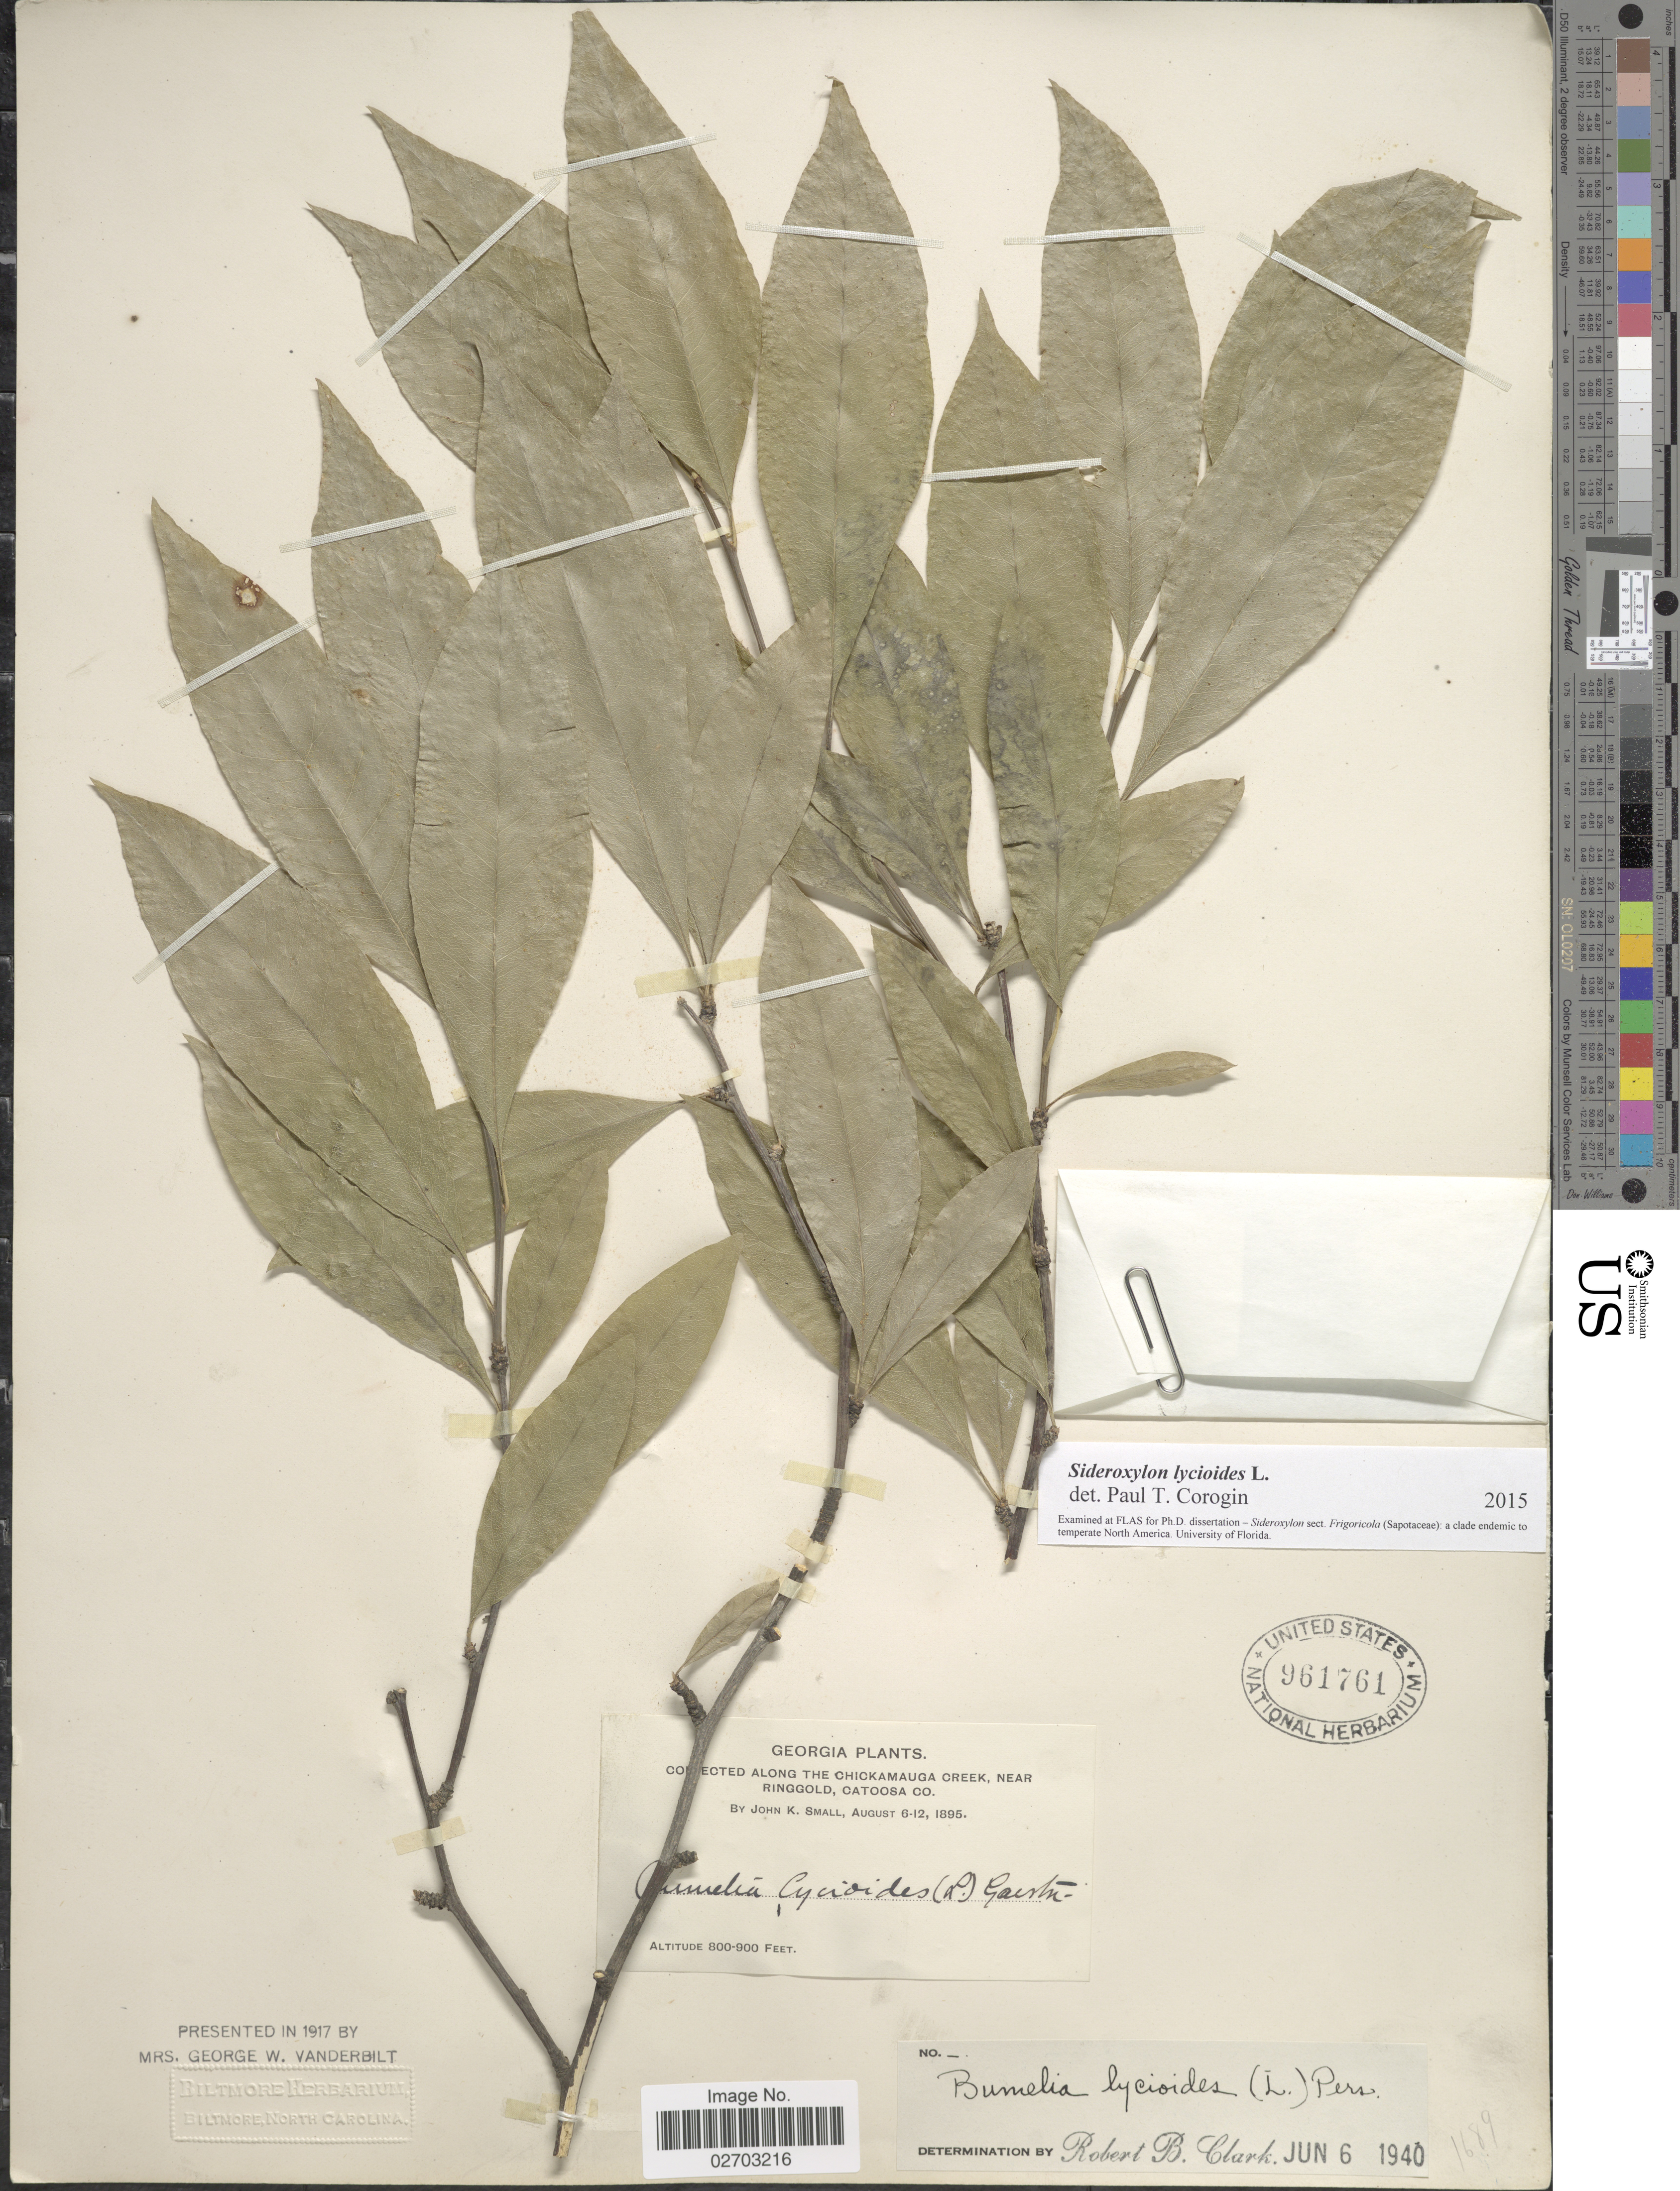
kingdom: Plantae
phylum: Tracheophyta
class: Magnoliopsida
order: Ericales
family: Sapotaceae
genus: Sideroxylon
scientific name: Sideroxylon lycioides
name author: L.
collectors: J. K. Small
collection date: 1895-08-06/1895-08-12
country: United States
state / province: Georgia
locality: Along the Chickamauga Creek, near Ringgold, Catoosa Co.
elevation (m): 244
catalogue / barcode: US 961761